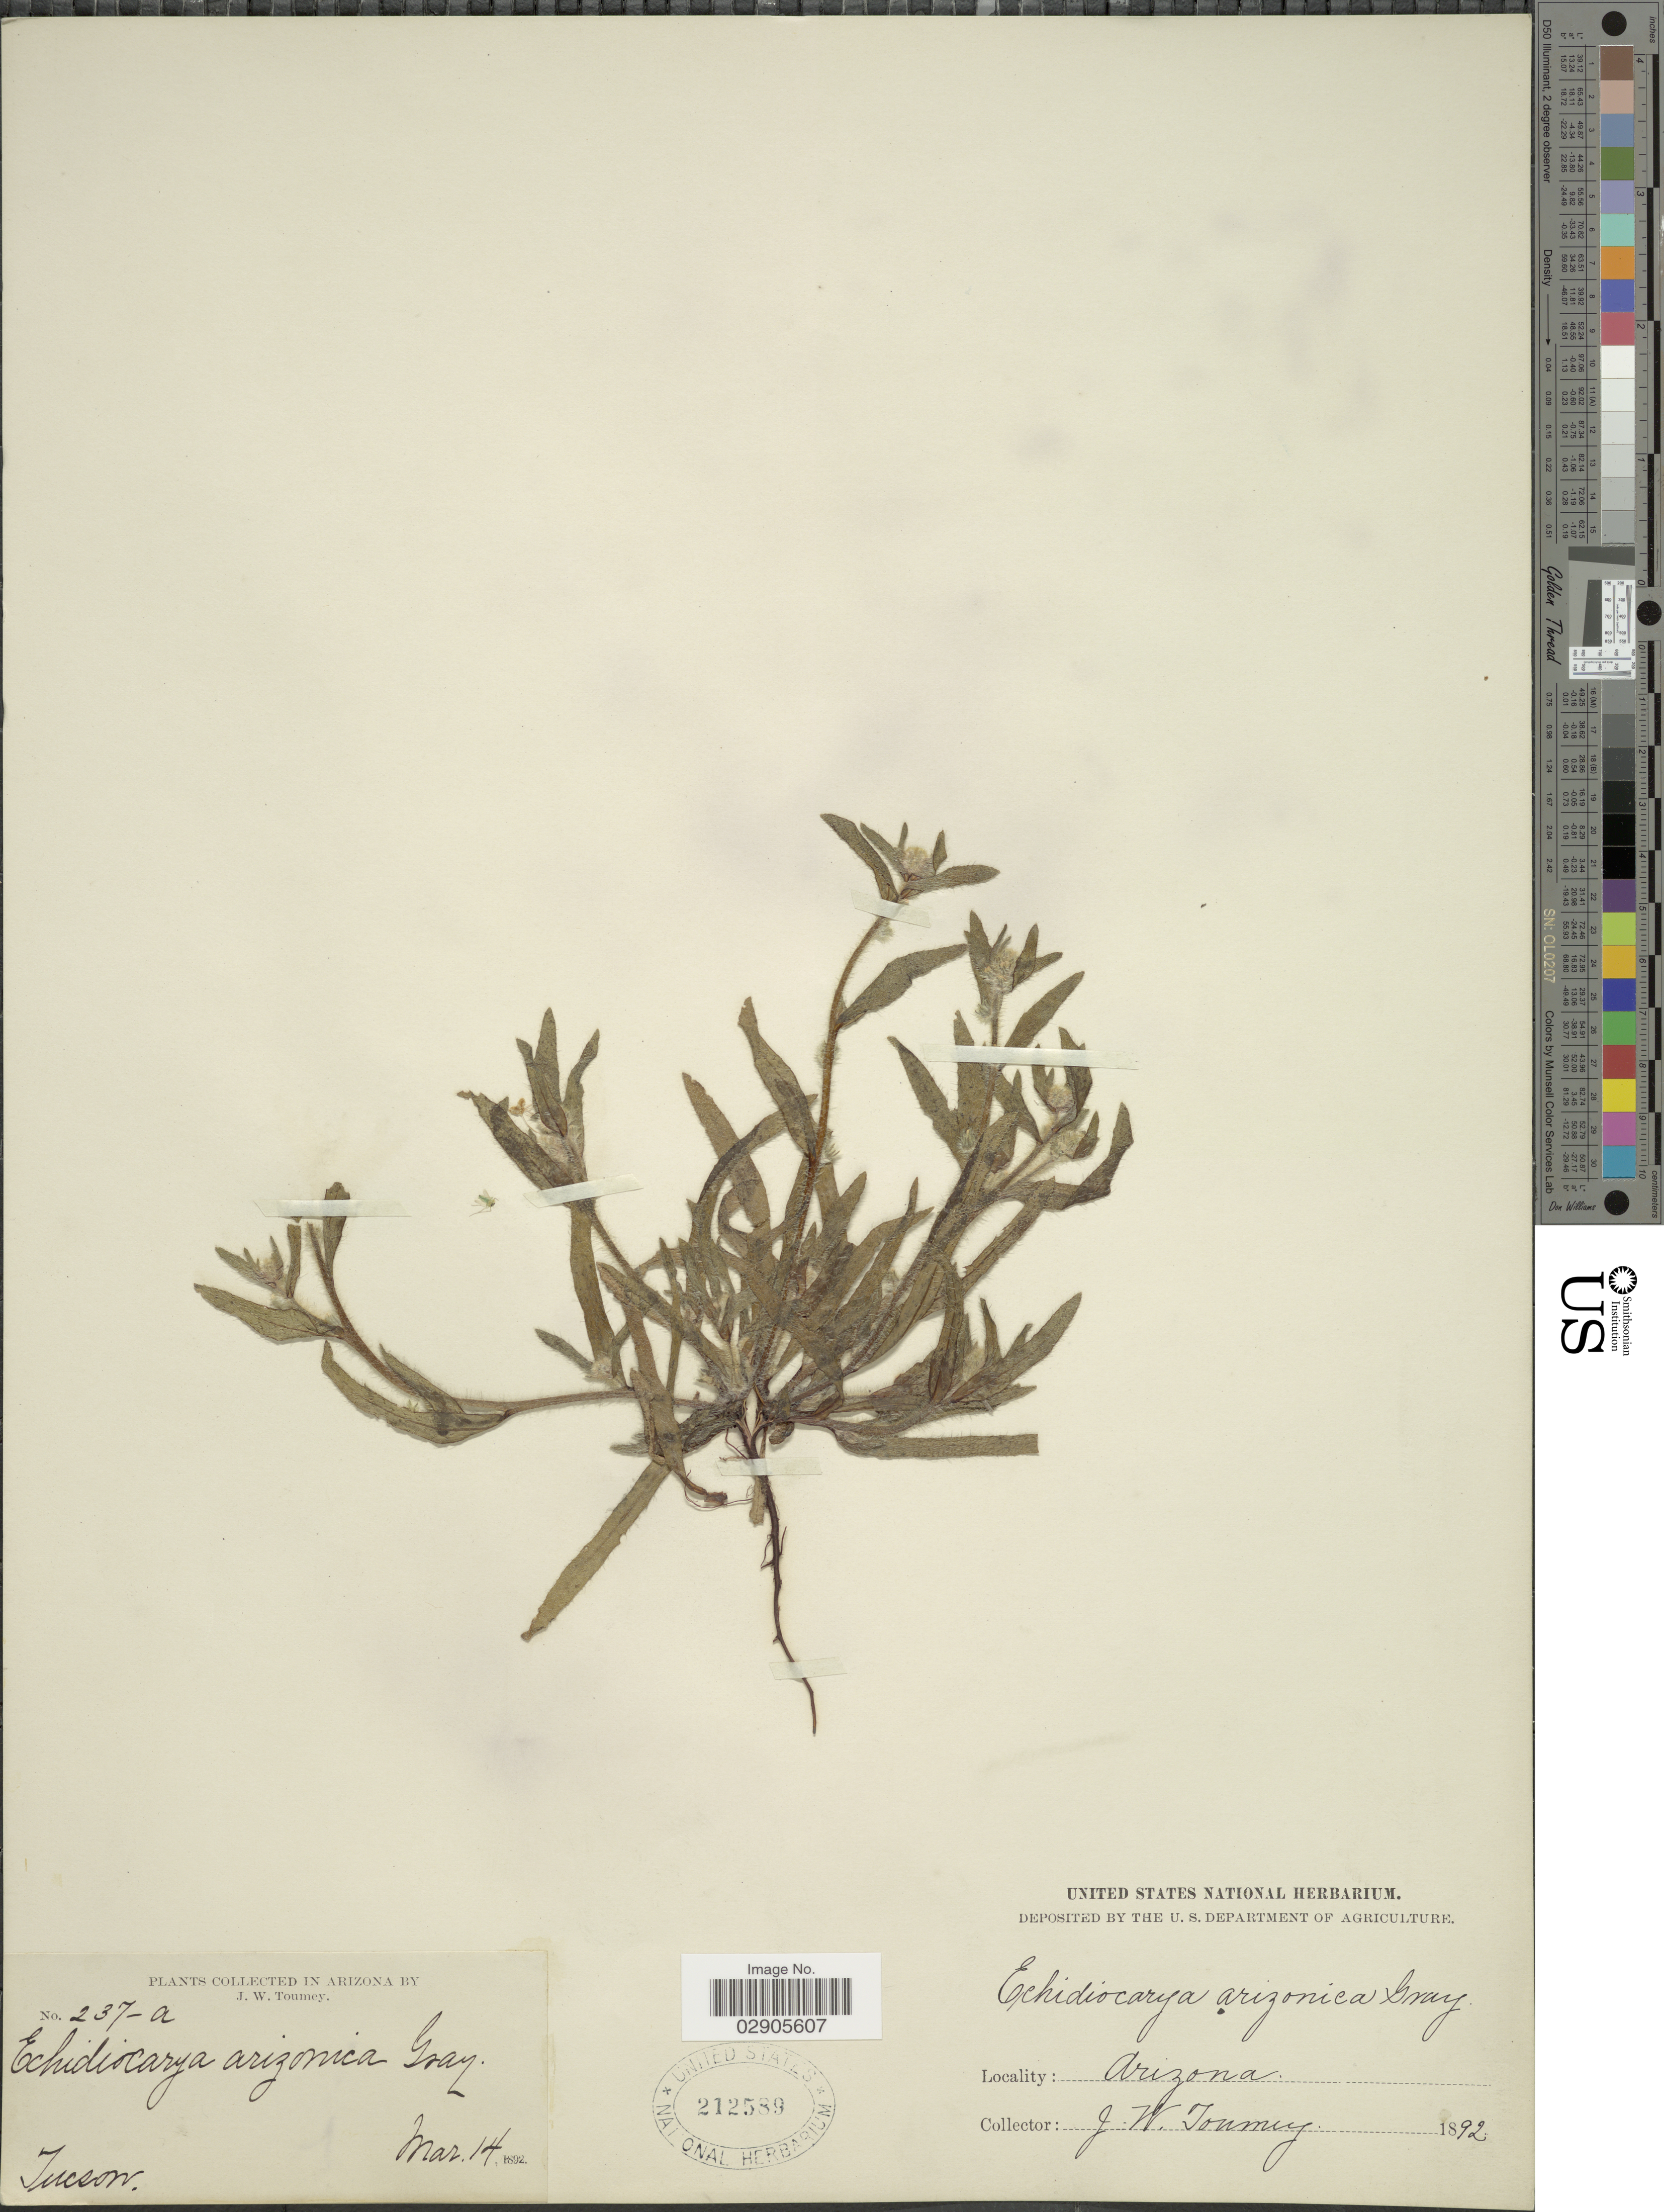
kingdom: Plantae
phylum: Tracheophyta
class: Magnoliopsida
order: Boraginales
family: Boraginaceae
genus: Plagiobothrys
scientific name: Plagiobothrys arizonicus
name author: (A. Gray) Greene ex A. Gray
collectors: J. W. Toumey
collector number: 237-a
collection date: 1892-03-14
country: United States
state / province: Arizona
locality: Tucson.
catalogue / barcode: US 212589